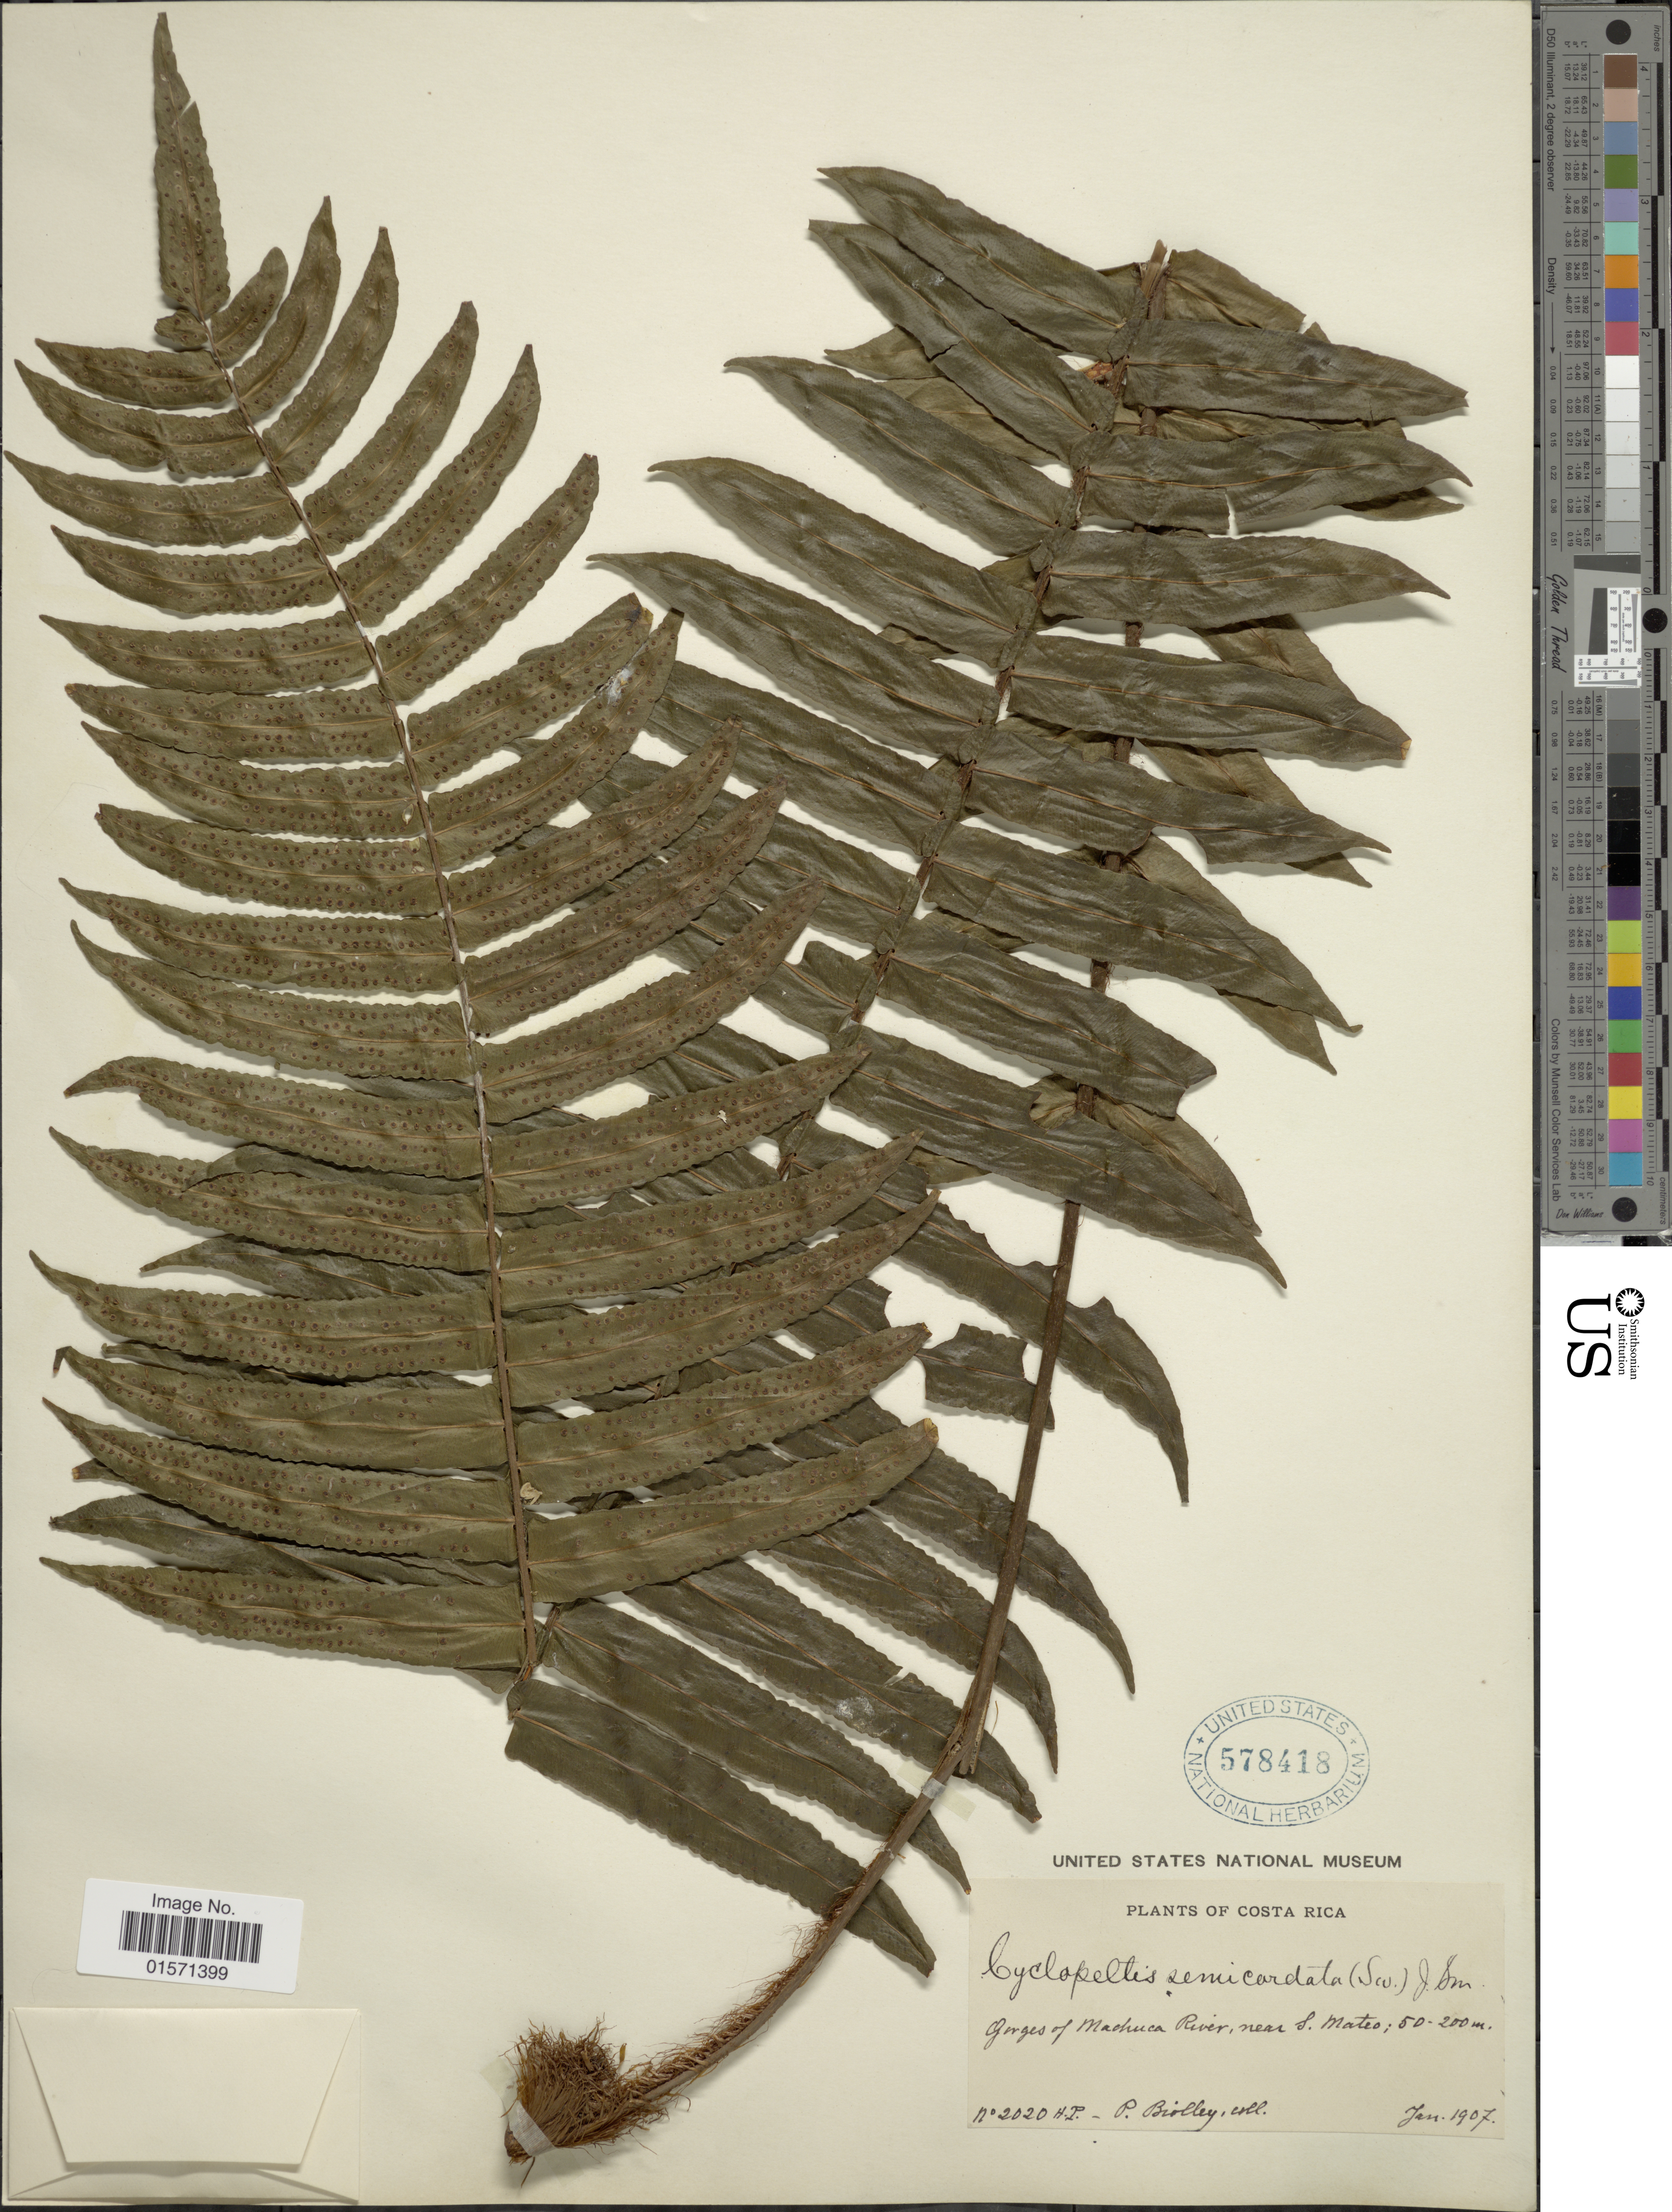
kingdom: Plantae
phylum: Tracheophyta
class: Polypodiopsida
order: Polypodiales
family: Lomariopsidaceae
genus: Cyclopeltis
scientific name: Cyclopeltis semicordata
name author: (Sw.) J. Sm.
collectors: P. Biolley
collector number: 2020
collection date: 1907-01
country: Costa Rica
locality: Gorges of Machuca River, near S. Mateo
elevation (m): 50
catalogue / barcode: US 578418